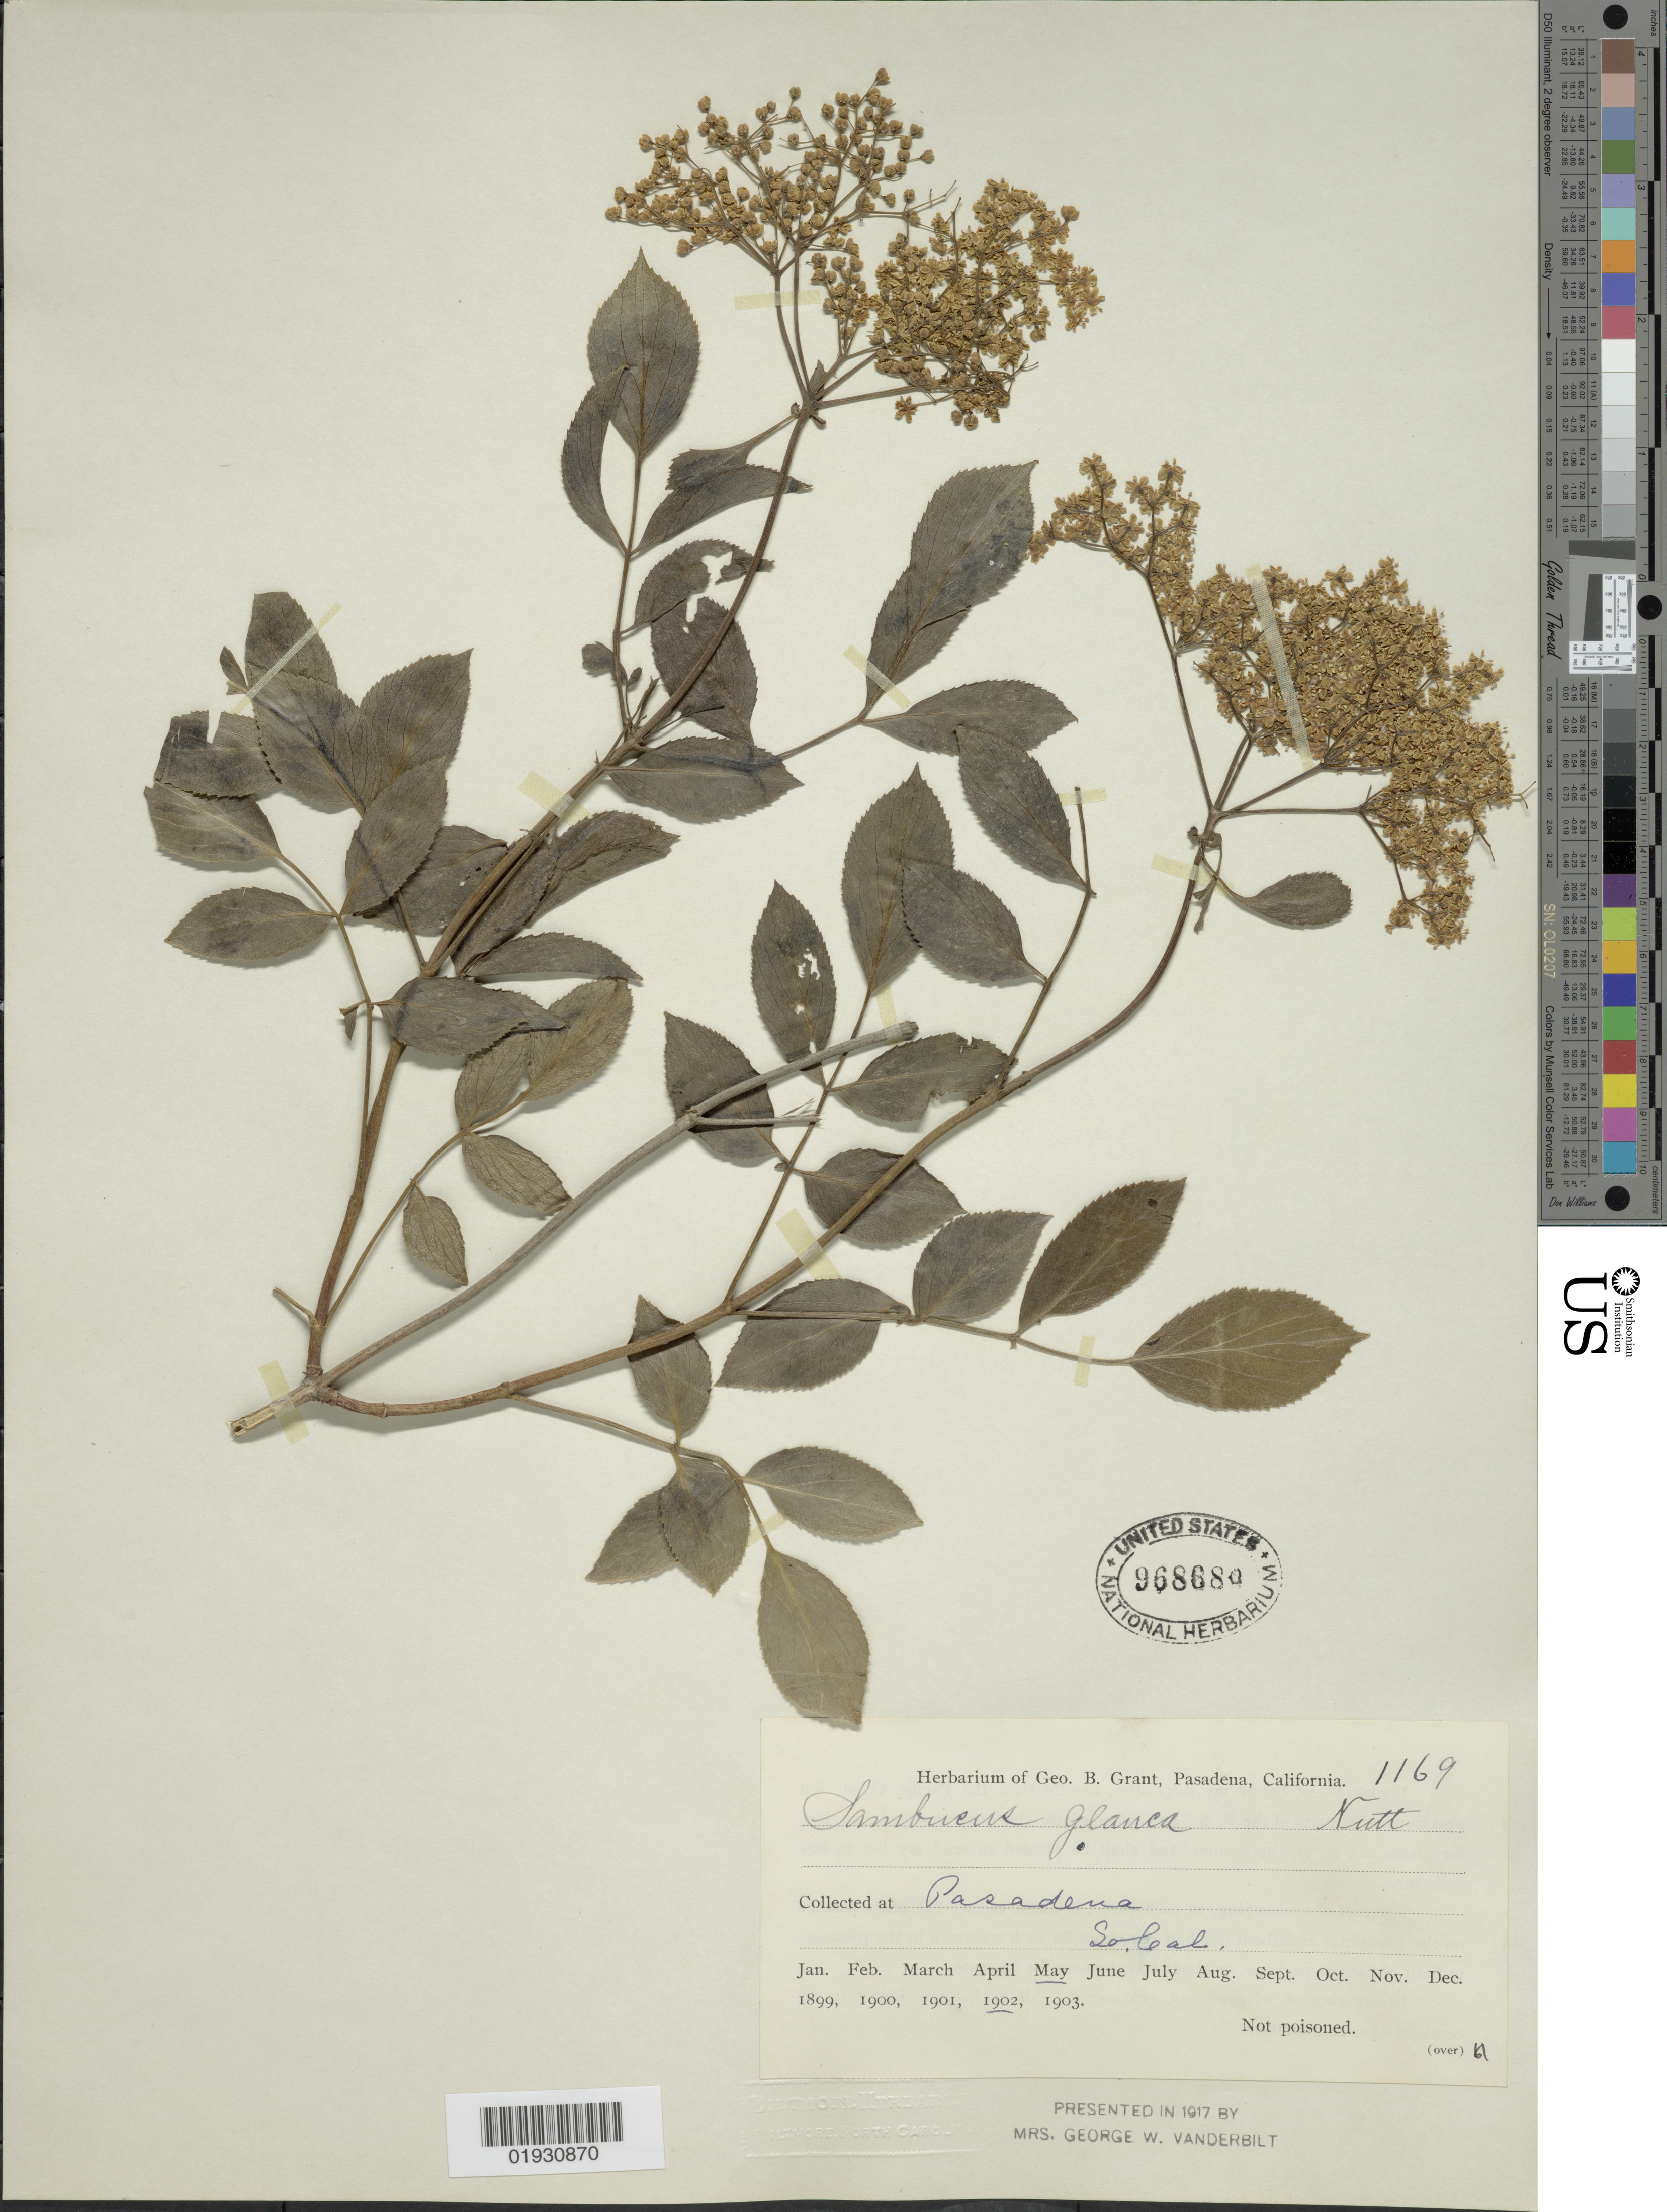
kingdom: Plantae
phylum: Tracheophyta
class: Magnoliopsida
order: Dipsacales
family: Viburnaceae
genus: Sambucus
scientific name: Sambucus cerulea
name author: Raf.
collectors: ex herb. Geo. B. Grant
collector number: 1169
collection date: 1902-05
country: United States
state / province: California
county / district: Los Angeles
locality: Pasadena. So. Cal.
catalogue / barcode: US 968689